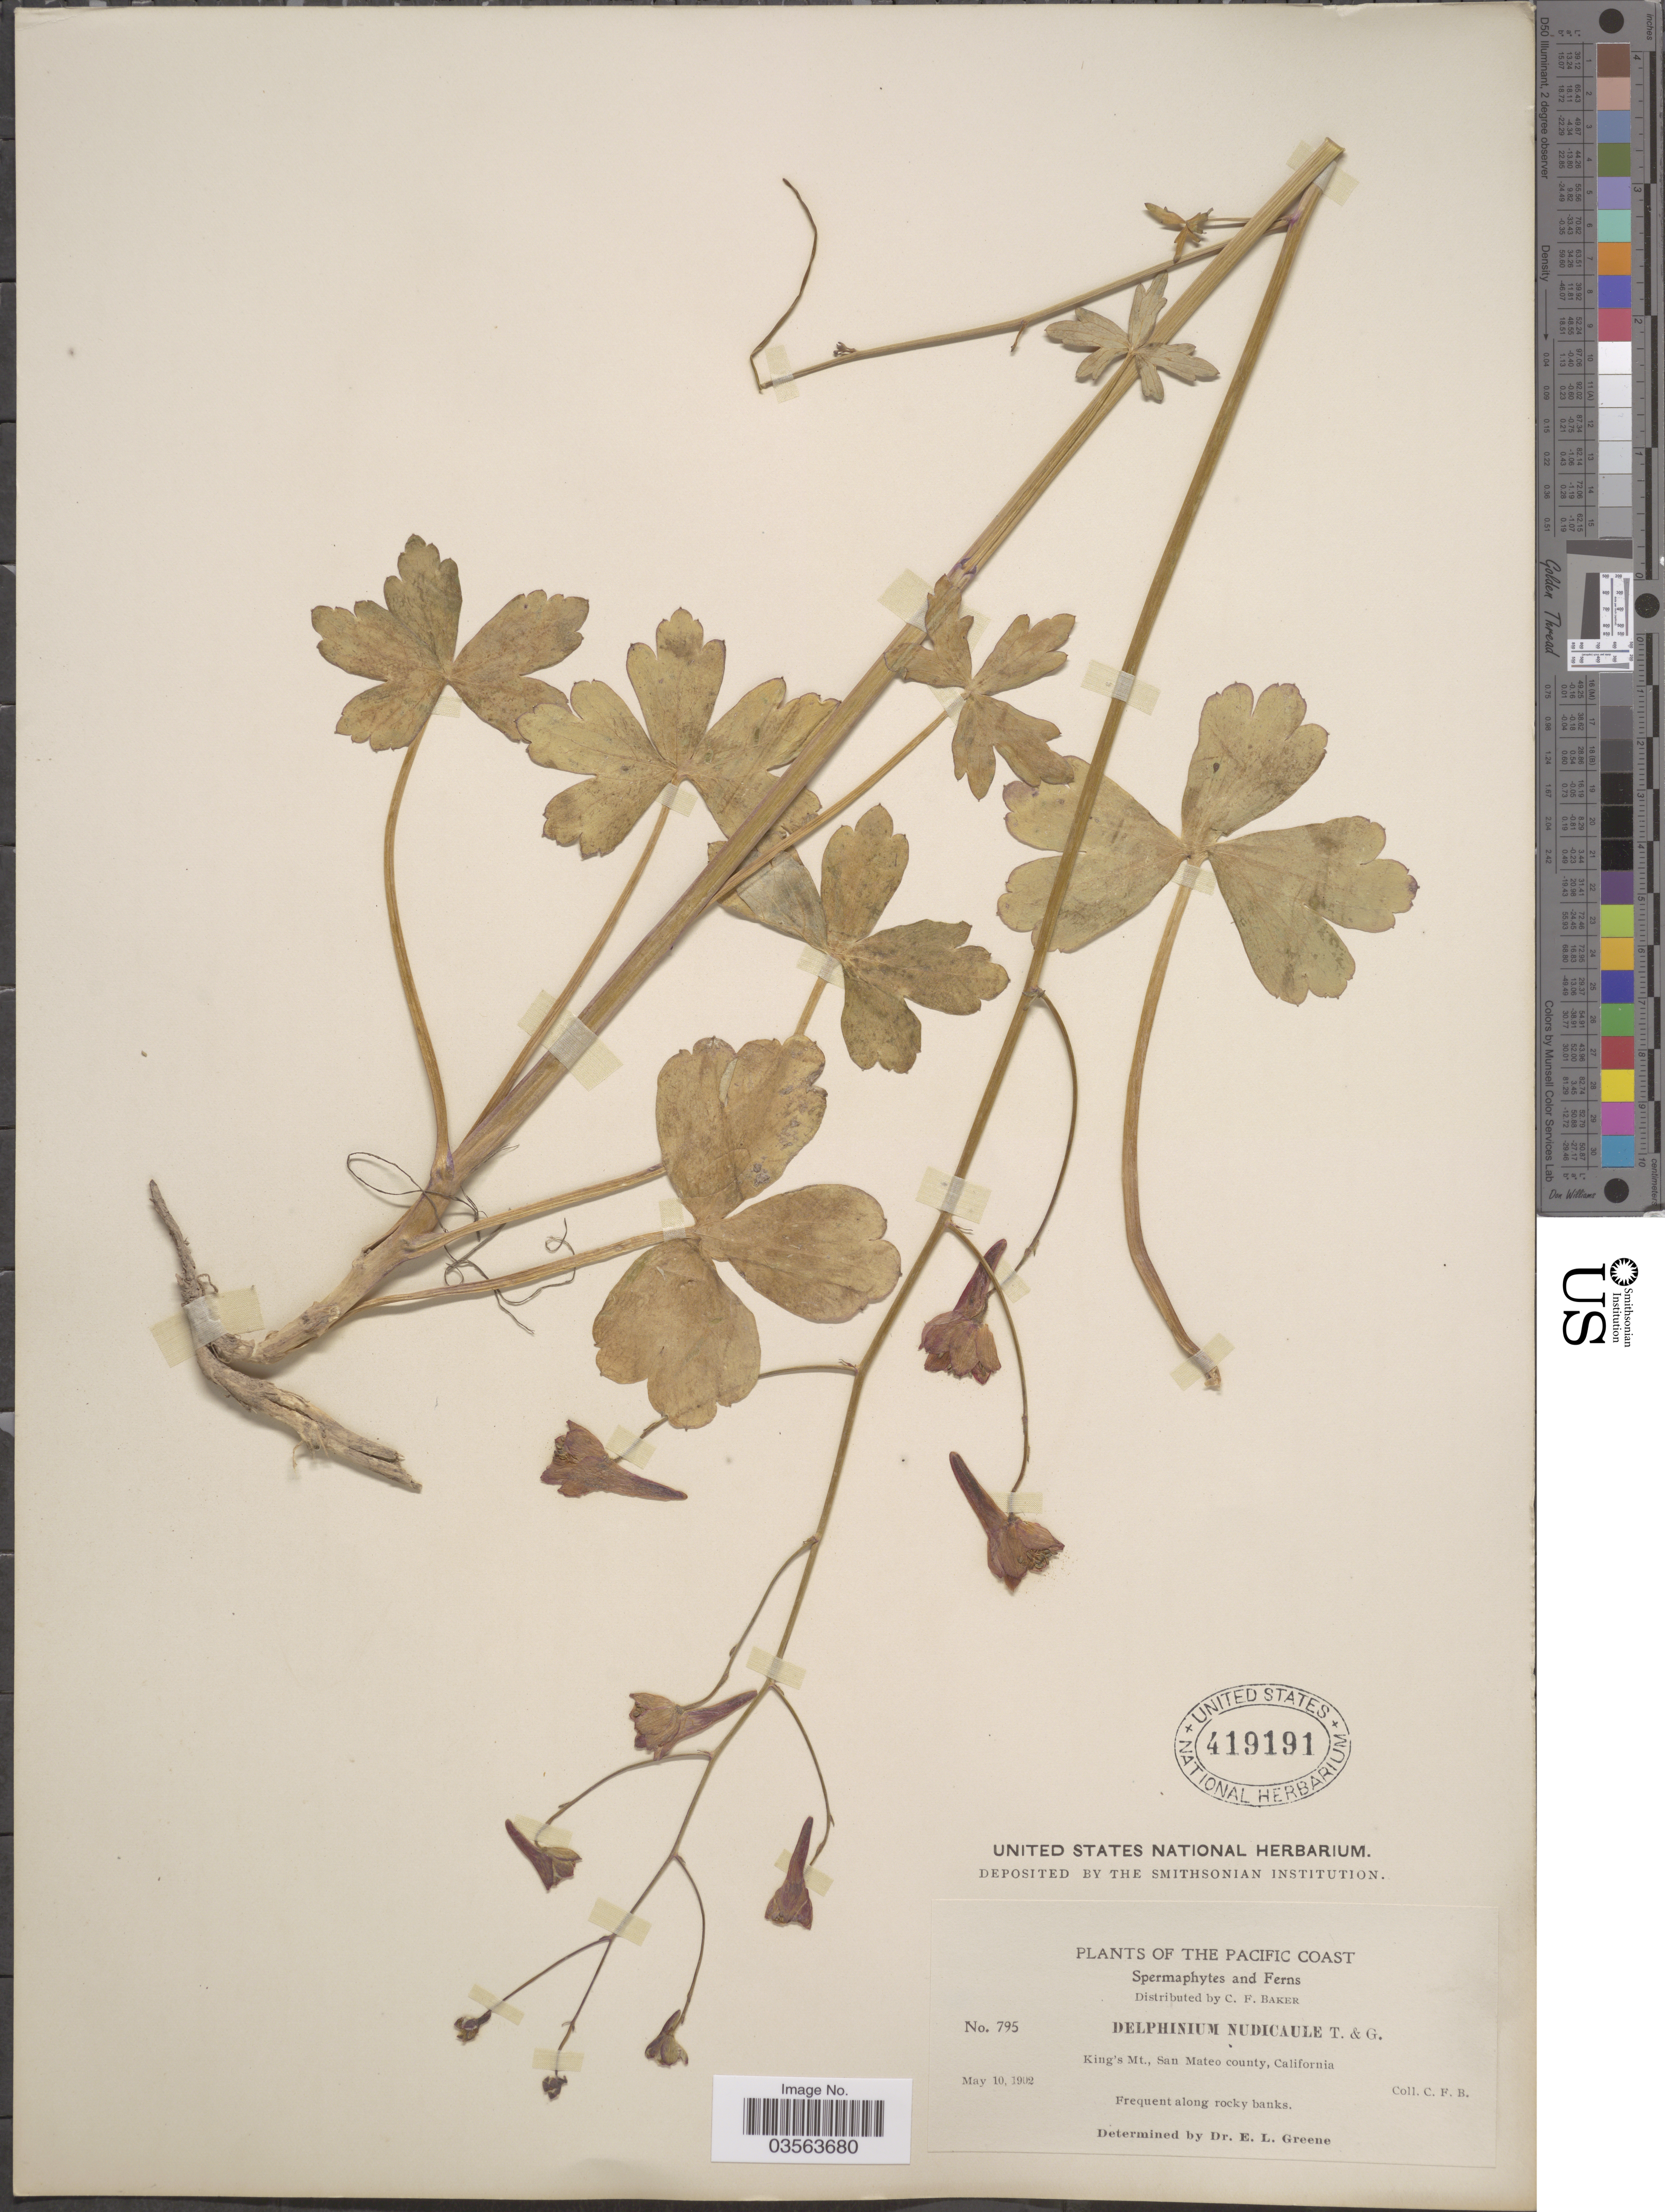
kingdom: Plantae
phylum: Tracheophyta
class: Magnoliopsida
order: Ranunculales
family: Ranunculaceae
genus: Delphinium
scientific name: Delphinium nudicaule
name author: Torr. & A. Gray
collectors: C. F. Baker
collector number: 795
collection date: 1902-05-10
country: United States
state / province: California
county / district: San Mateo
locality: The Pacific Coast. King's Mt., San Mateo county.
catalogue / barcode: US 419191